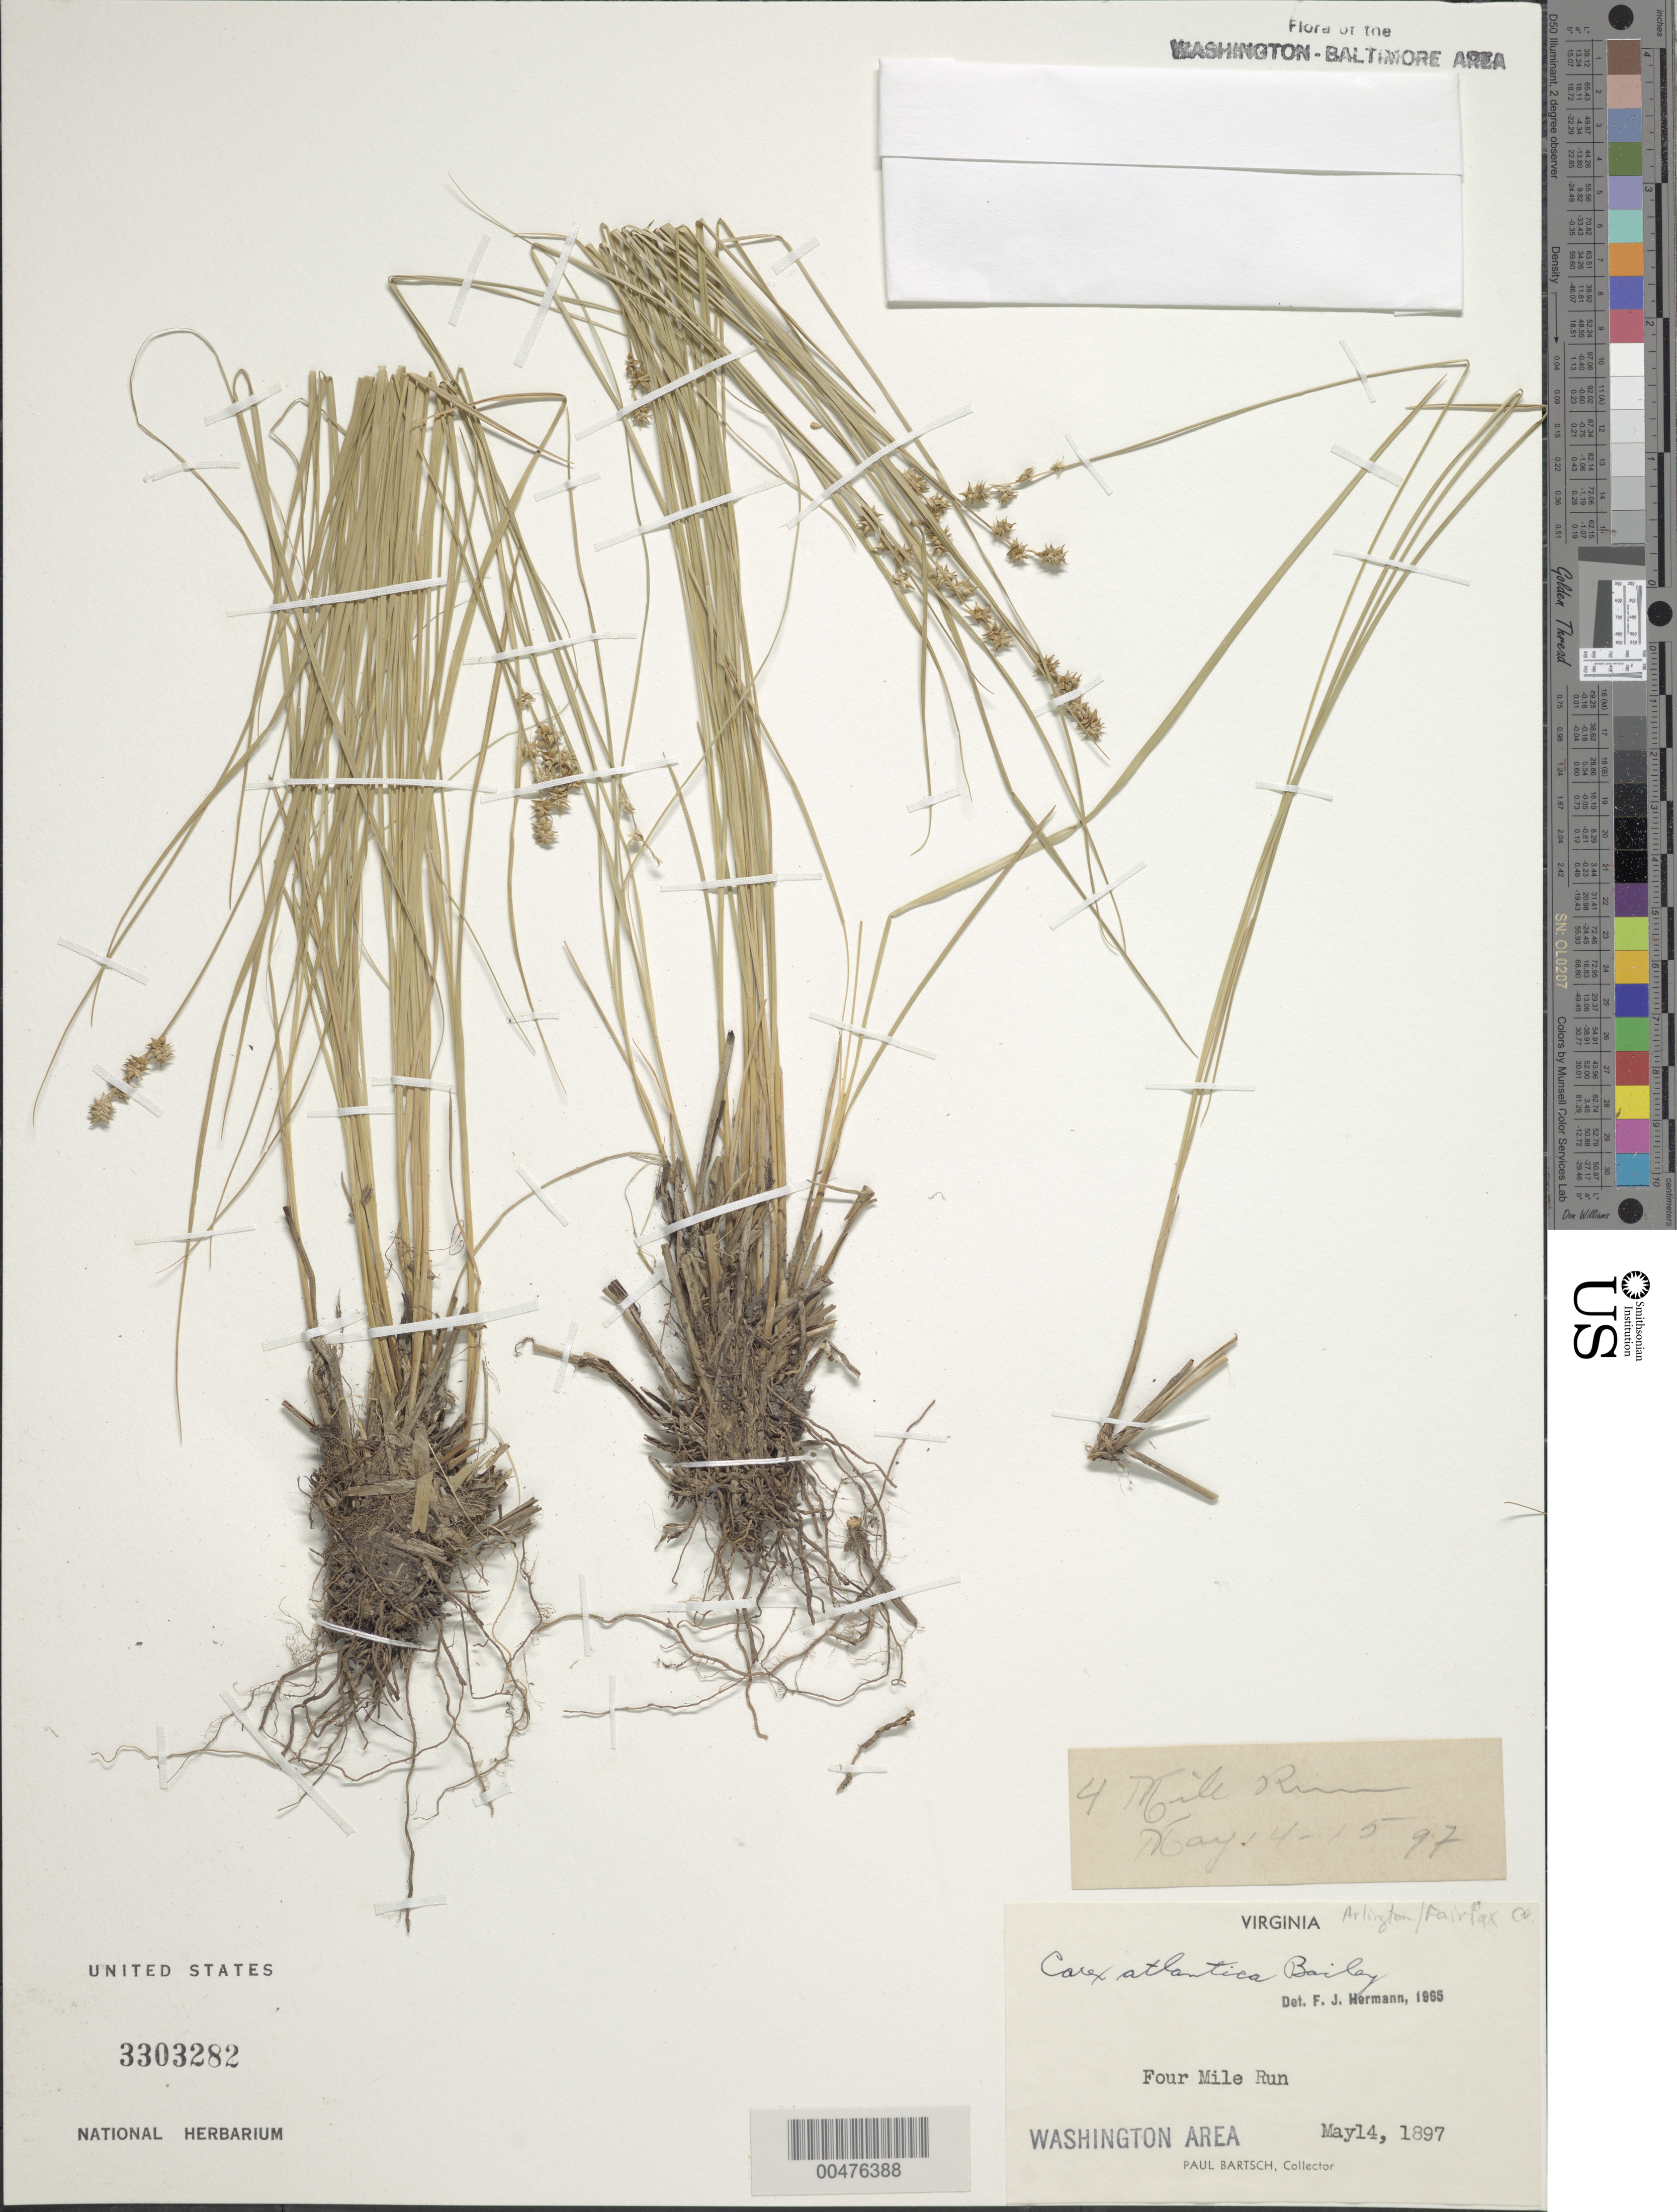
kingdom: Plantae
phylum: Tracheophyta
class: Liliopsida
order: Poales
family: Cyperaceae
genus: Carex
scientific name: Carex atlantica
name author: L.H. Bailey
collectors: P. Bartsch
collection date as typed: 14 May 1897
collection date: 1897-05-14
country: United States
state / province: Virginia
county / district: Arlington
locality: Four Mile Run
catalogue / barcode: US 3303282